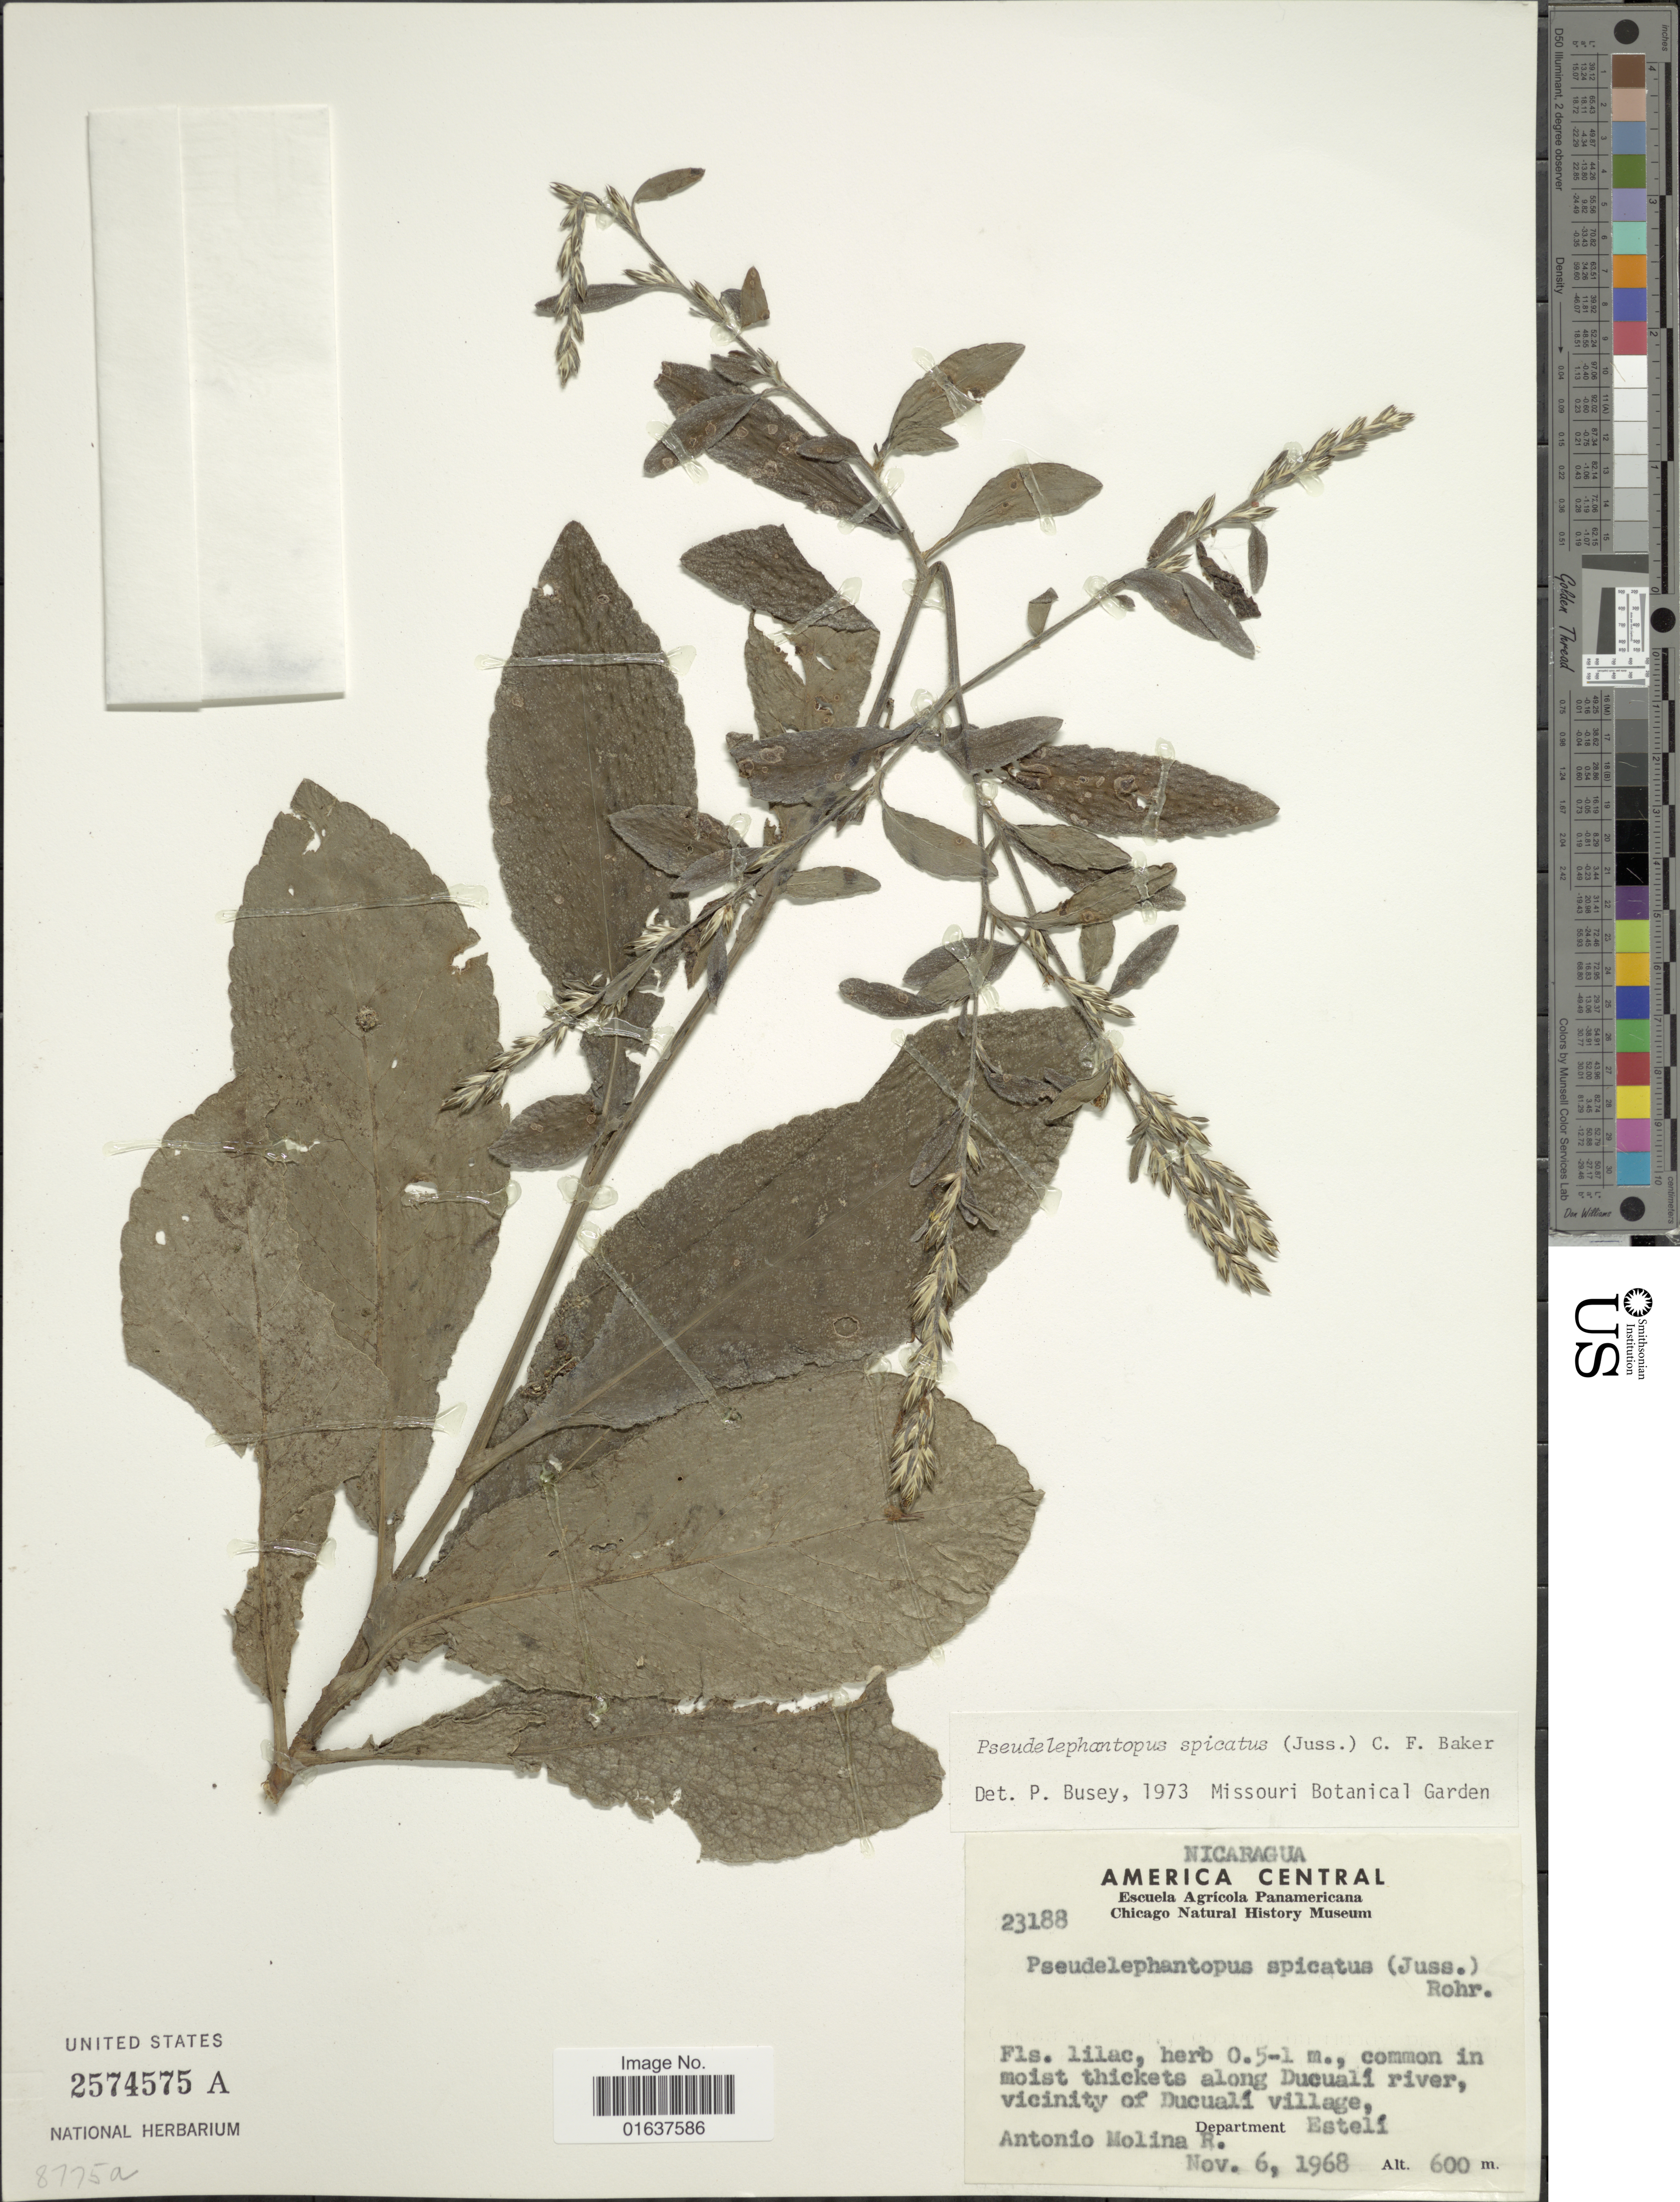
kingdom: Plantae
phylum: Tracheophyta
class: Magnoliopsida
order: Asterales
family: Asteraceae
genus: Pseudelephantopus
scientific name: Pseudelephantopus spicatus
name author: (Juss. ex Aubl.) C.F. Baker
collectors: A. Molina R.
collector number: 23188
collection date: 1968-11-06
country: Nicaragua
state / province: Esteli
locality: Thickets along Ducuali river, vicinity of Ducuali village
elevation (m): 600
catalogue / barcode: US 2574575A